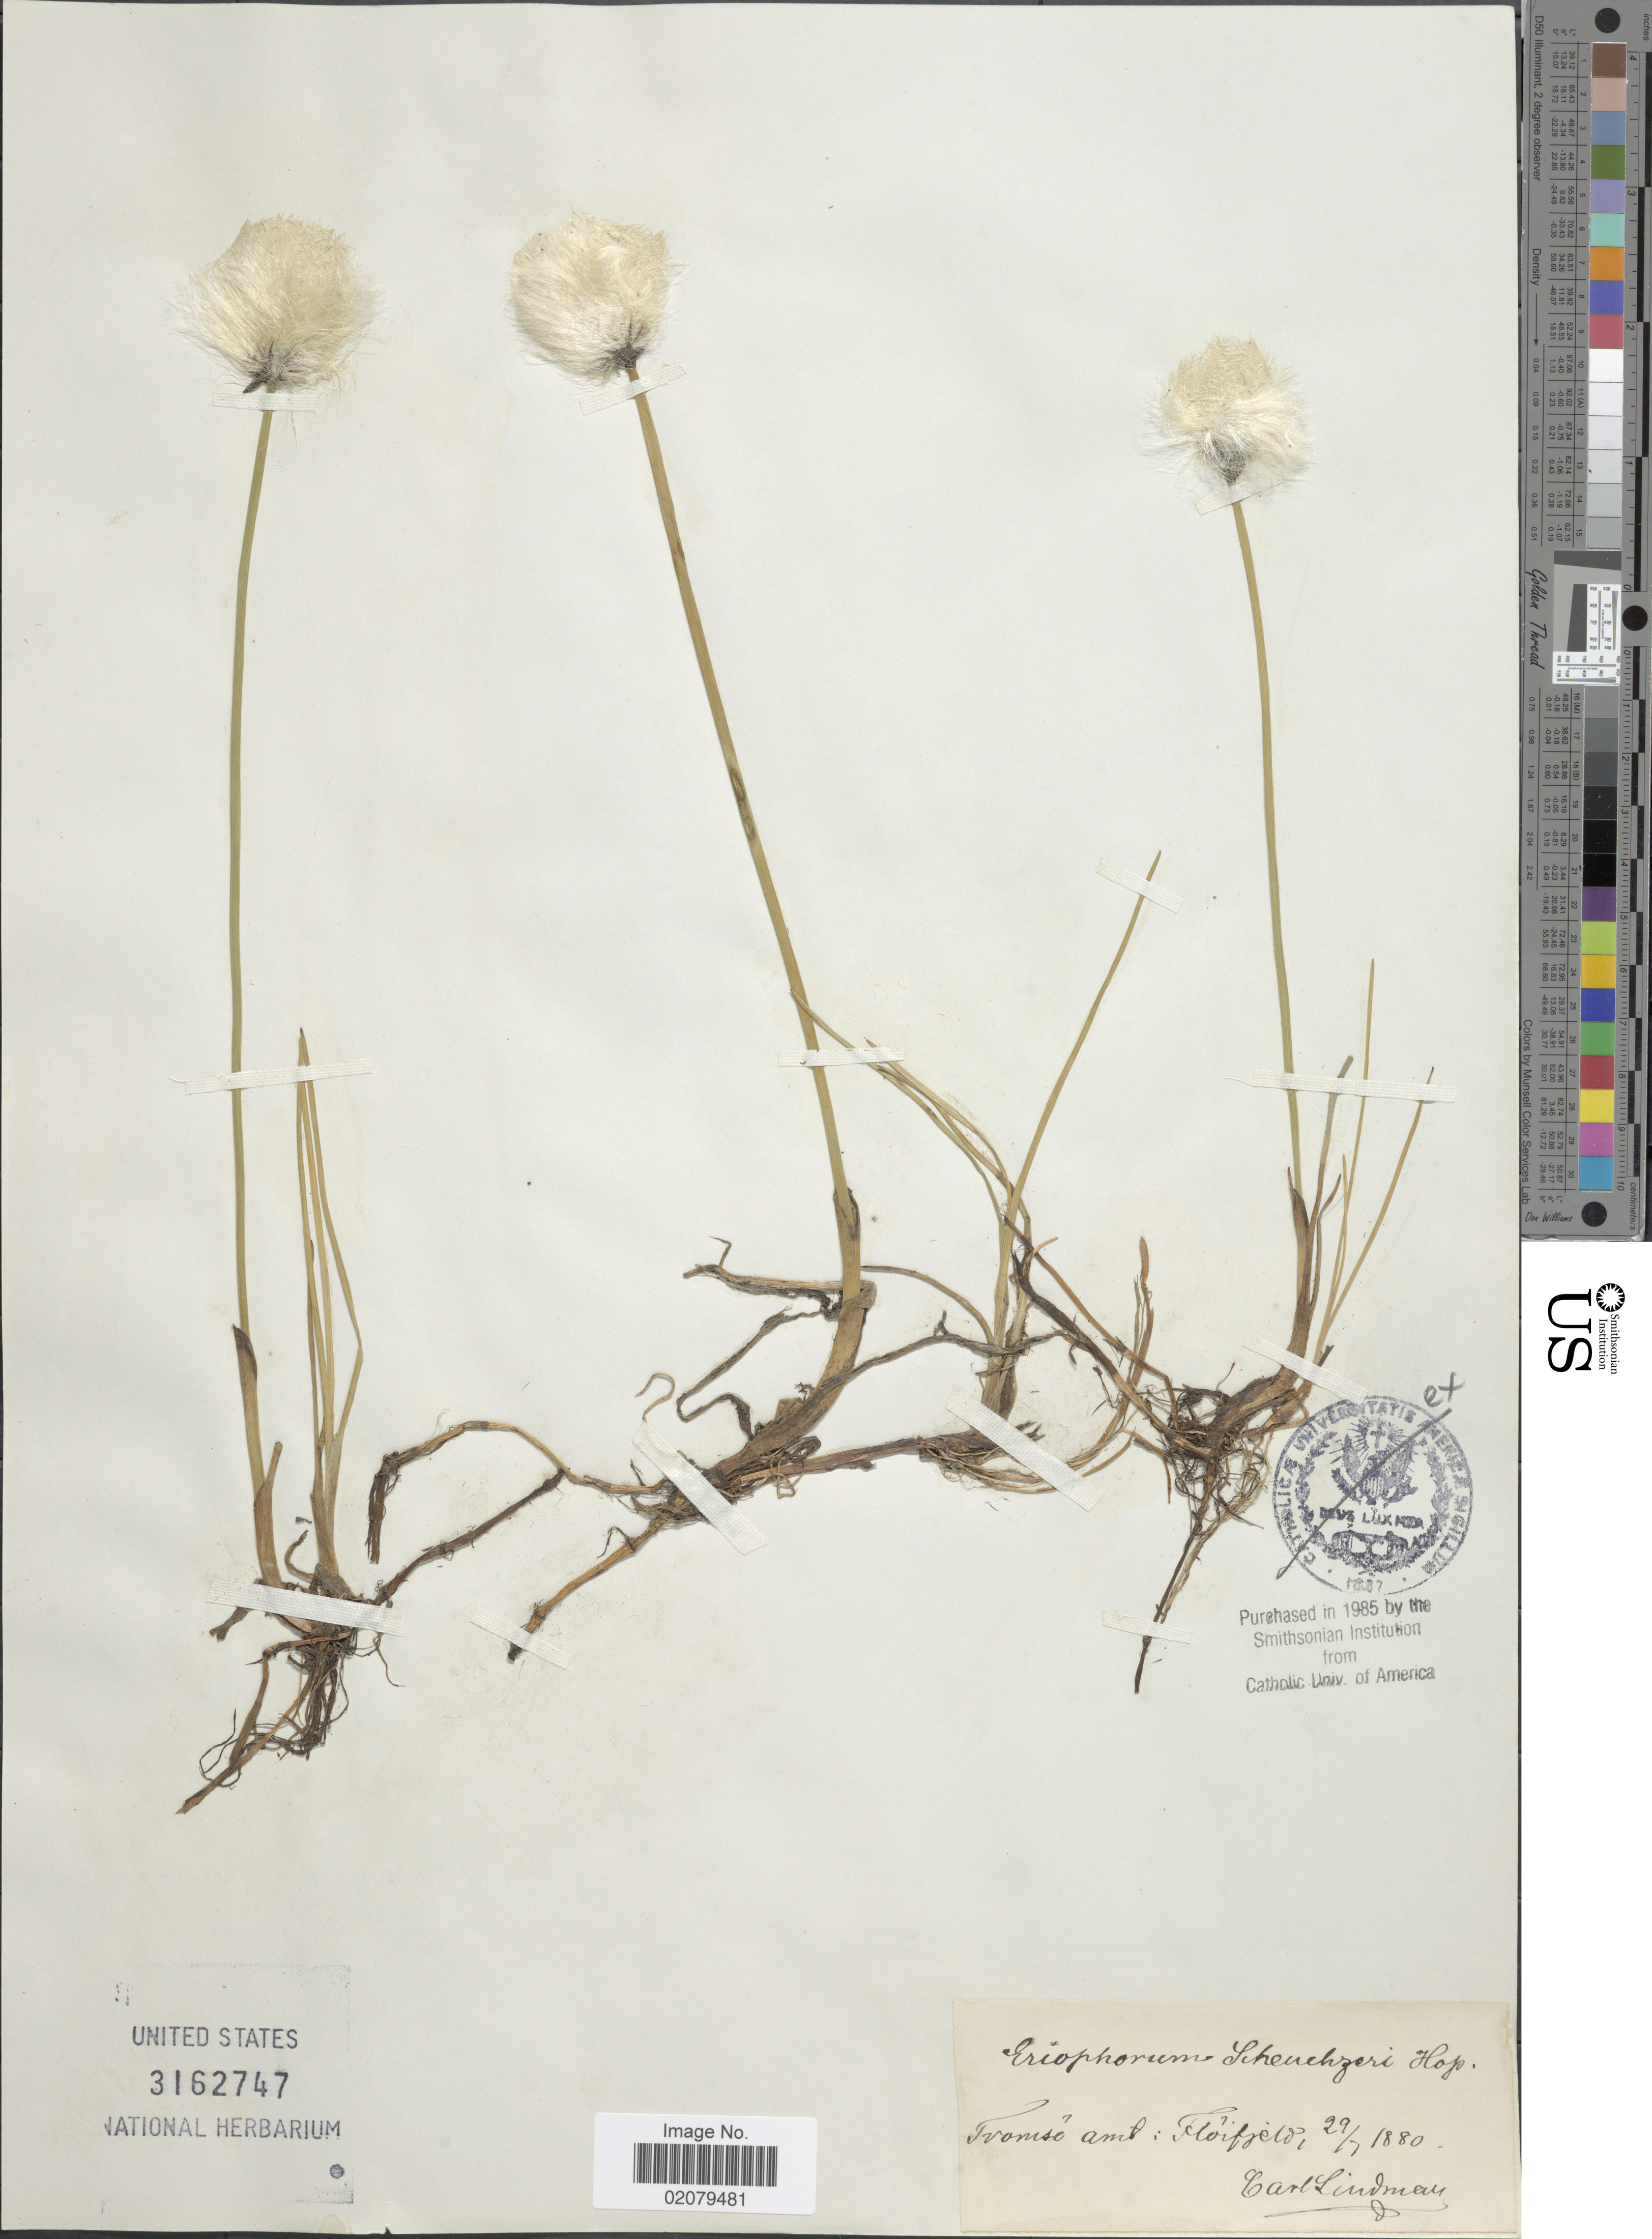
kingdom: Plantae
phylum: Tracheophyta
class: Liliopsida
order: Poales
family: Cyperaceae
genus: Eriophorum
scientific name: Eriophorum scheuchzeri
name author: Hoppe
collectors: C. A. M. Lindman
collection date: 1880-07-29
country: Norway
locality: Tromso amt: Floifjeld.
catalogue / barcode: US 3162747